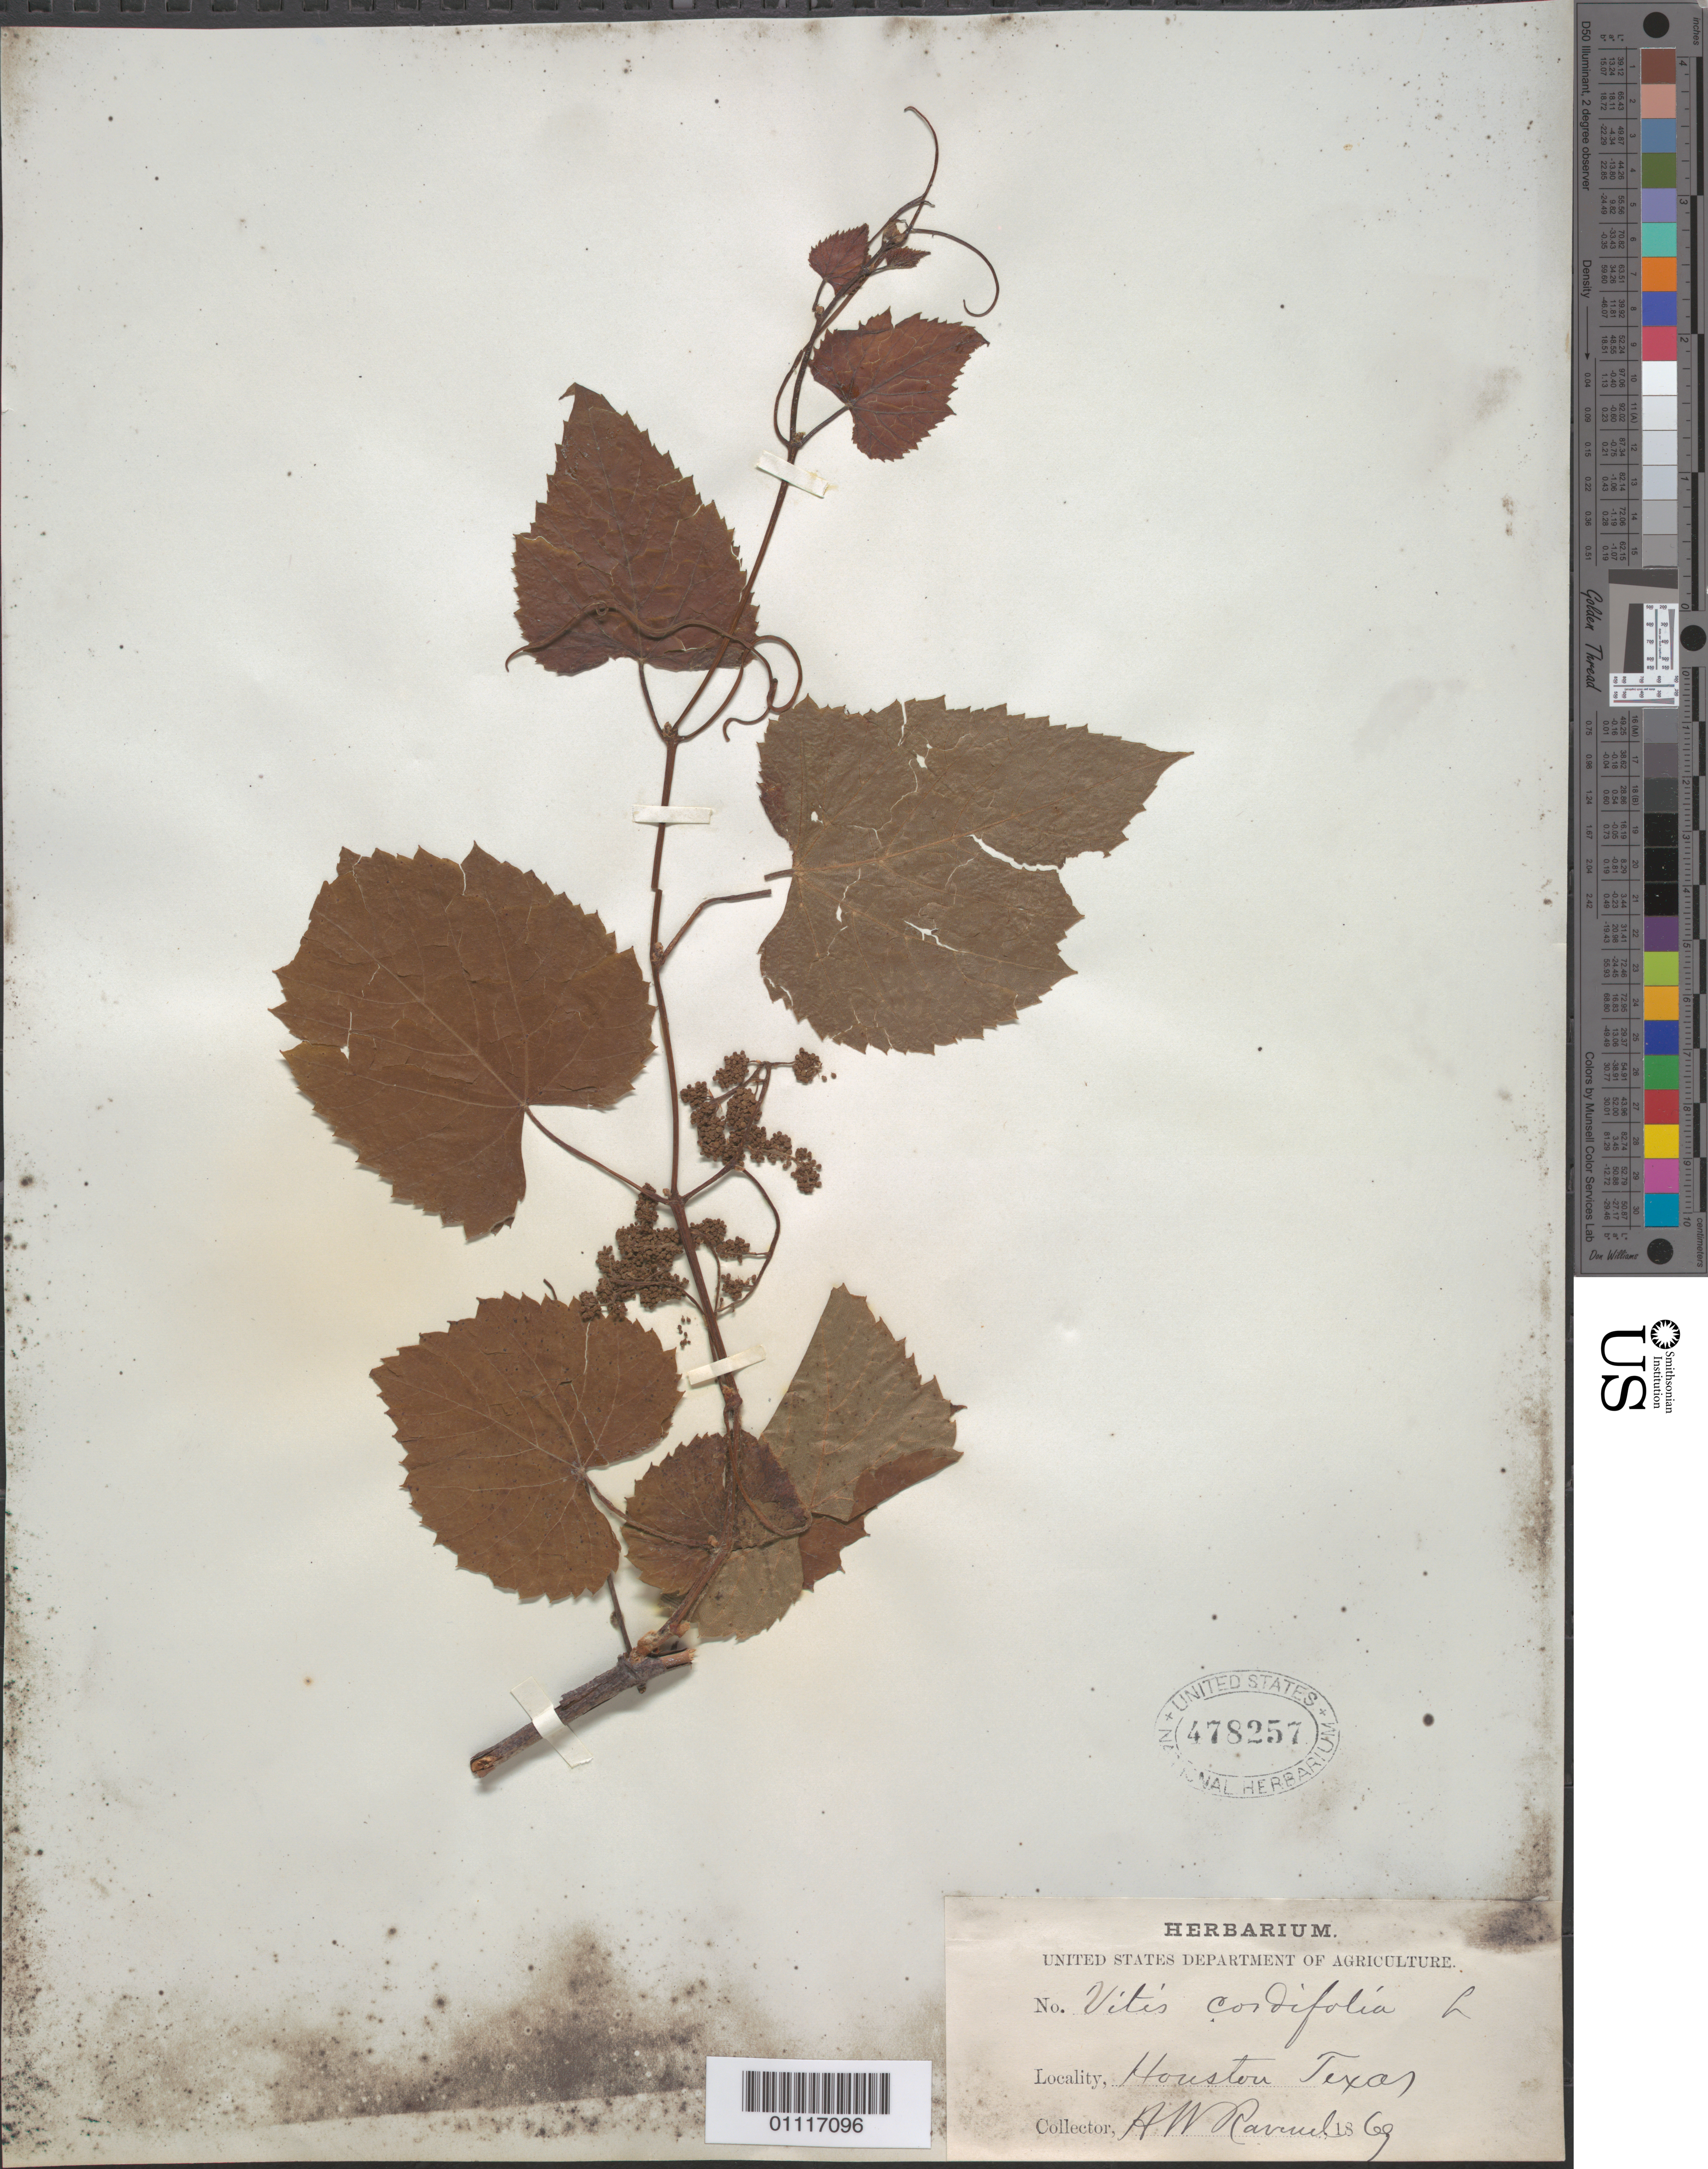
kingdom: Plantae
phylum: Tracheophyta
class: Magnoliopsida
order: Vitales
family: Vitaceae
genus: Vitis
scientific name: Vitis cordifolia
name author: Michx.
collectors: H. Ravenel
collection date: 1869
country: United States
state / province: Texas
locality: Houston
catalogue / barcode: US 478257